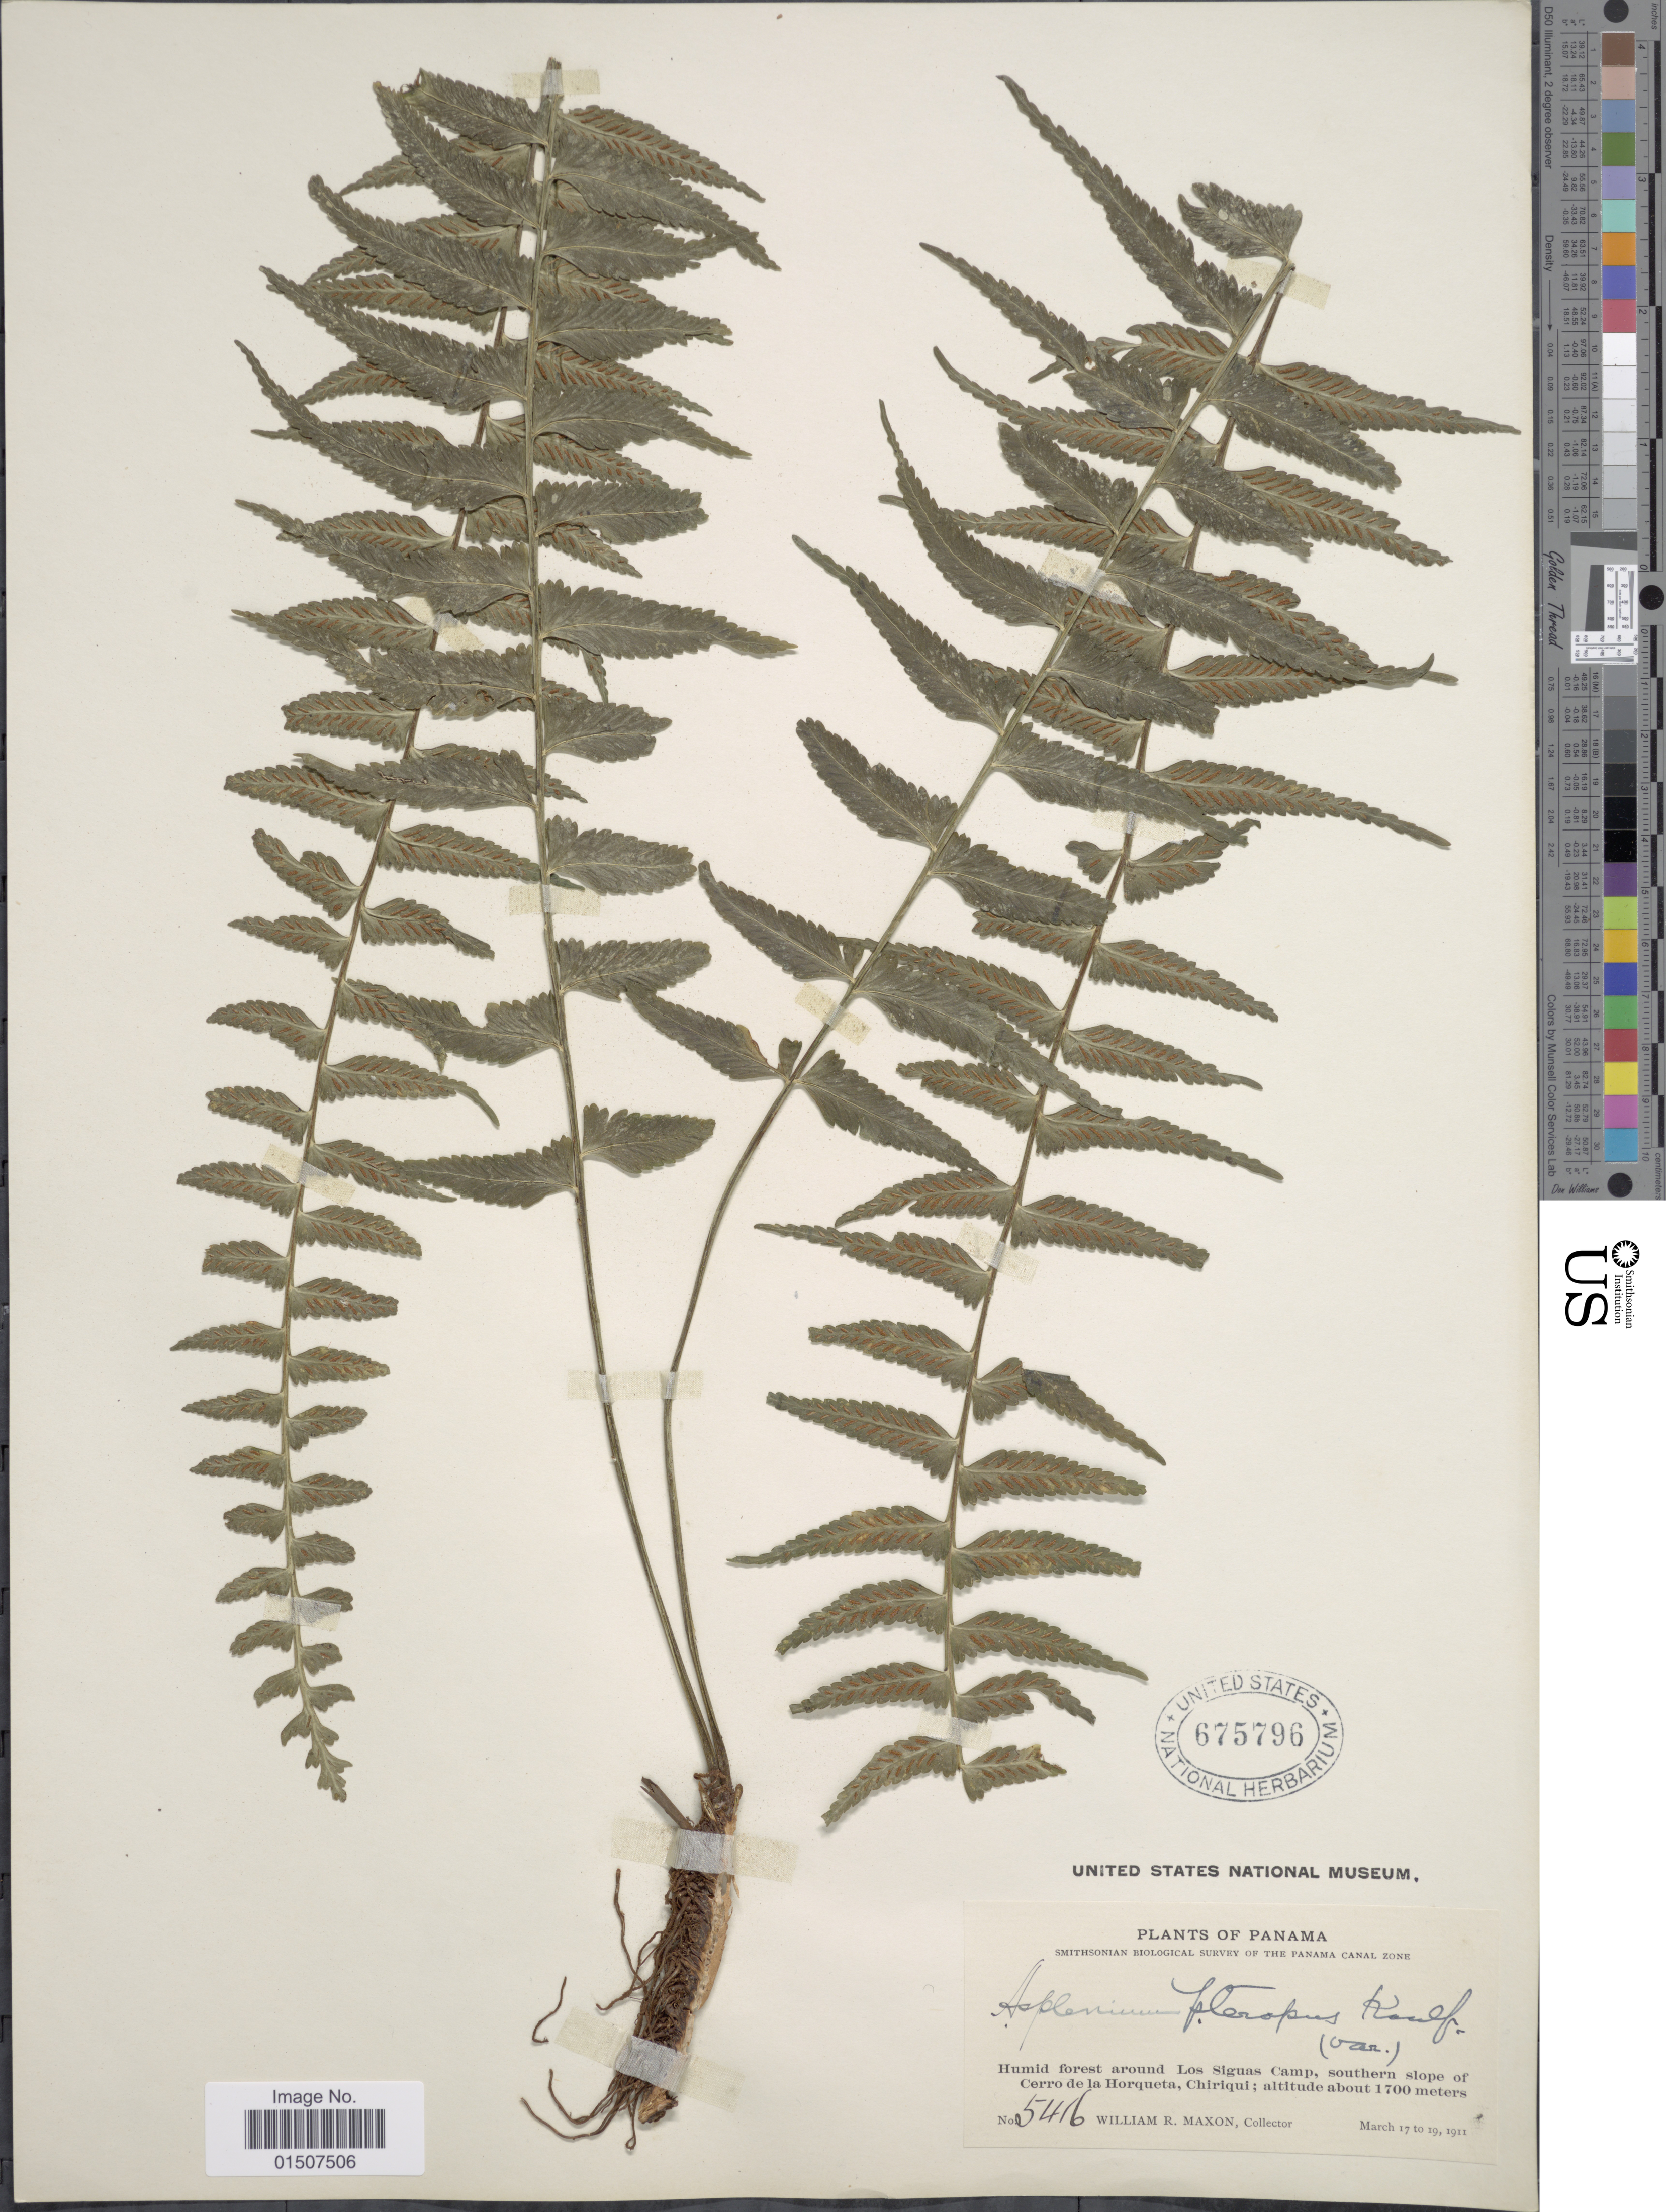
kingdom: Plantae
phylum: Tracheophyta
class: Polypodiopsida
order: Polypodiales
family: Aspleniaceae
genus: Asplenium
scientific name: Asplenium pululahuae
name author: Sodiro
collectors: W. R. Maxon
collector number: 5416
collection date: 1911-03-17/1911-03-19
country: Panama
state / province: Chiriqui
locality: Panama Canal Zone. Humid forest around Los Siguas Camp, southern slope of Cerro de la Horqueta, Chiriqui.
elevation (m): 1700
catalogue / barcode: US 675796